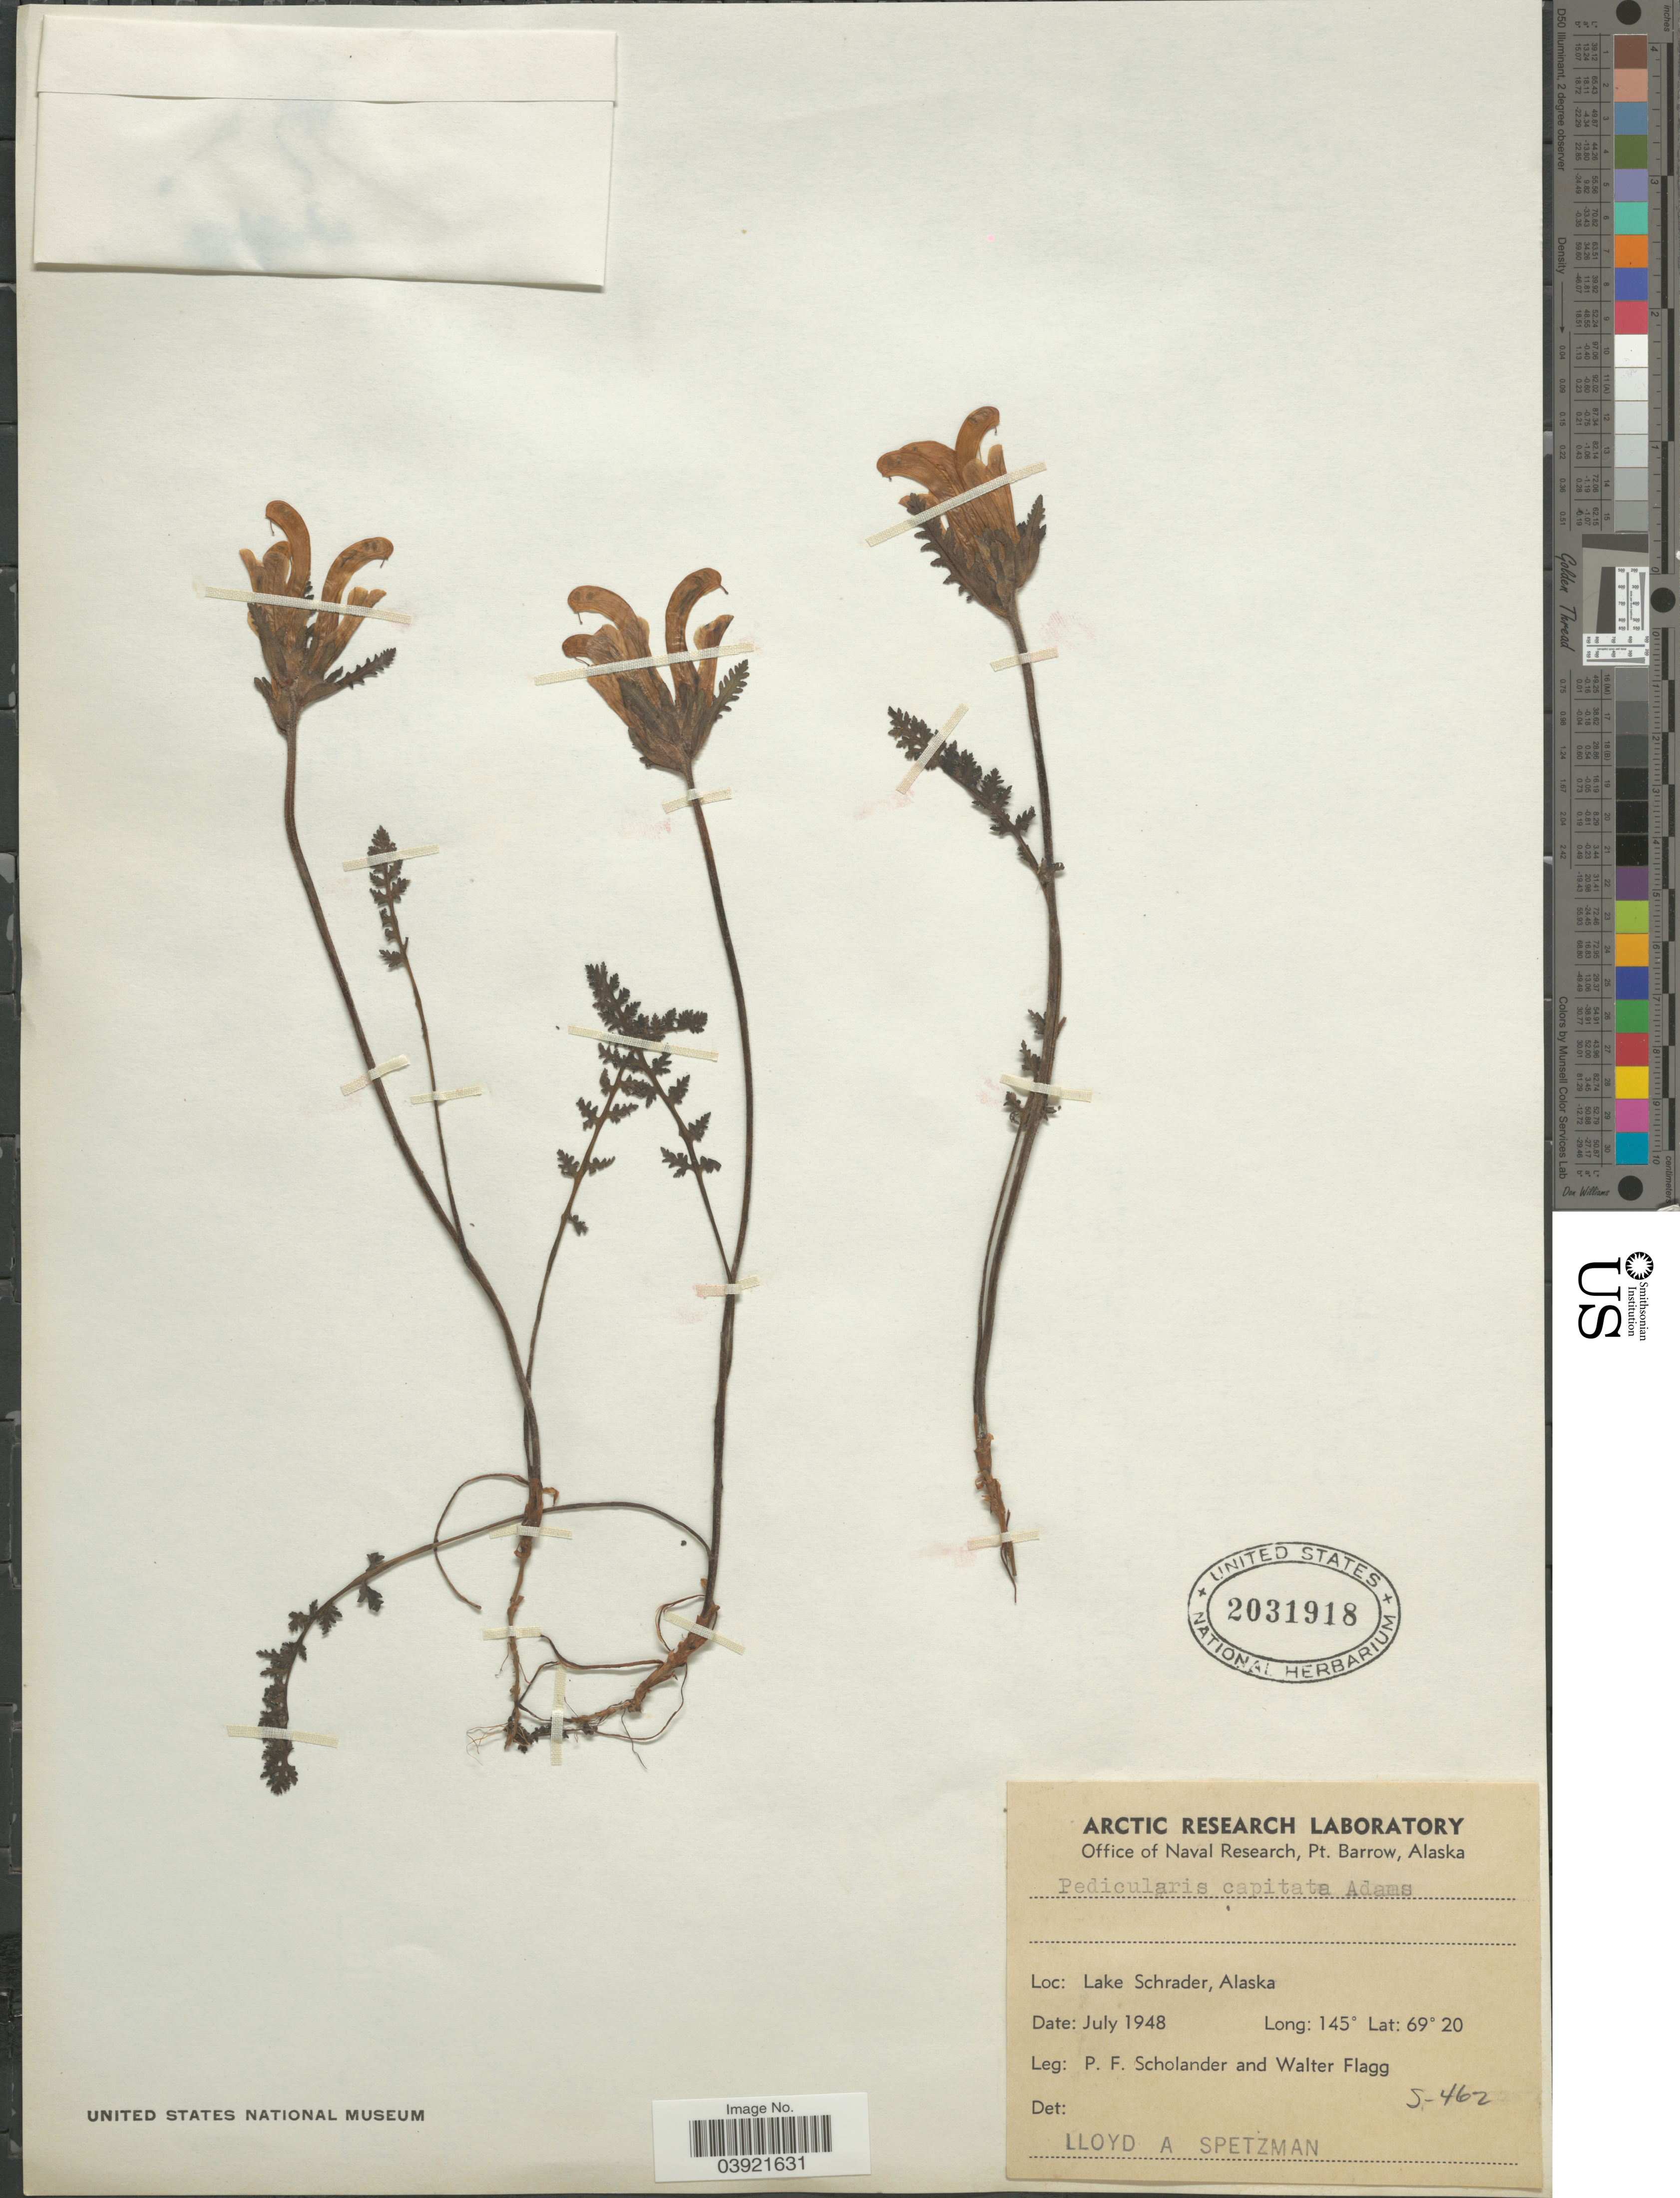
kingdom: Plantae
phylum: Tracheophyta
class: Magnoliopsida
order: Lamiales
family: Orobanchaceae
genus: Pedicularis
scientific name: Pedicularis capitata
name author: Adams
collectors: P. Scholander & W. Flagg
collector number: S-462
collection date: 1948-07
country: United States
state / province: Alaska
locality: Lake Schrader.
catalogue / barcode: US 2031918